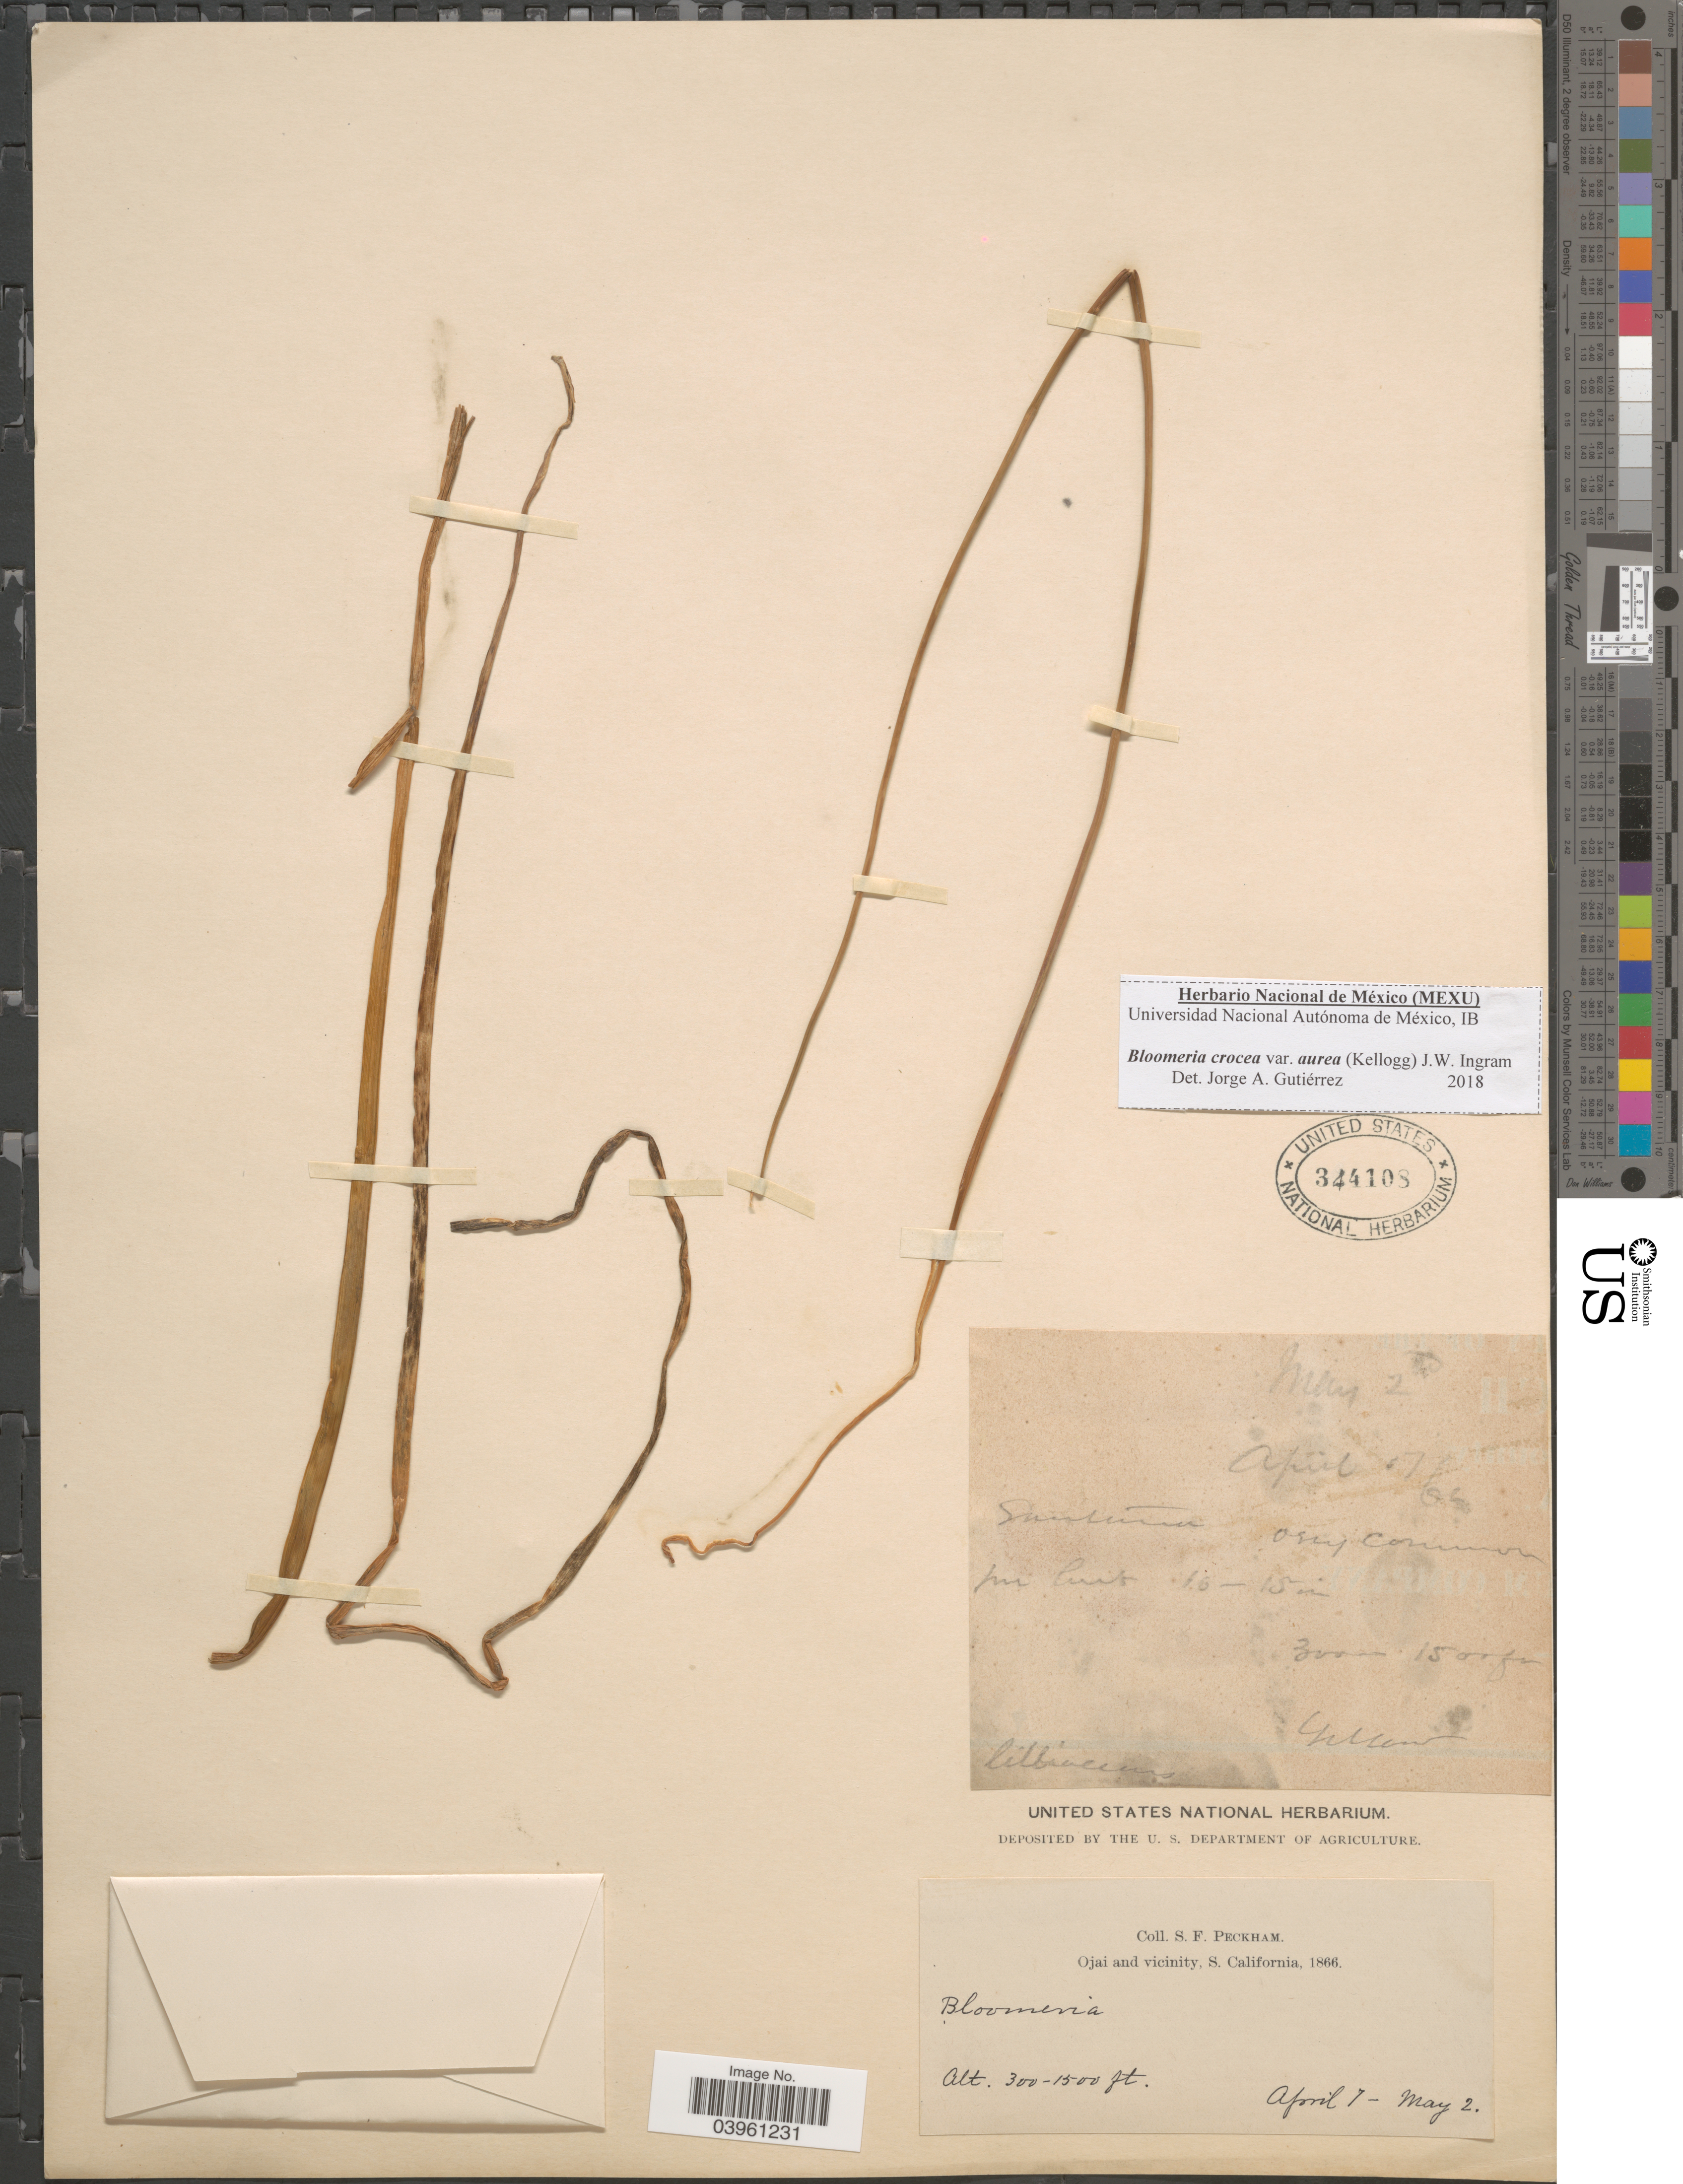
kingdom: Plantae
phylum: Tracheophyta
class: Liliopsida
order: Asparagales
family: Asparagaceae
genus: Bloomeria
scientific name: Bloomeria crocea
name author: (Torr.) Coville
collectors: S. Peckham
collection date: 1866-04-07/1866-05-02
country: United States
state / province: California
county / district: Ventura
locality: Ojai and vicinity, S. California.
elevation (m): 91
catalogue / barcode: US 344108